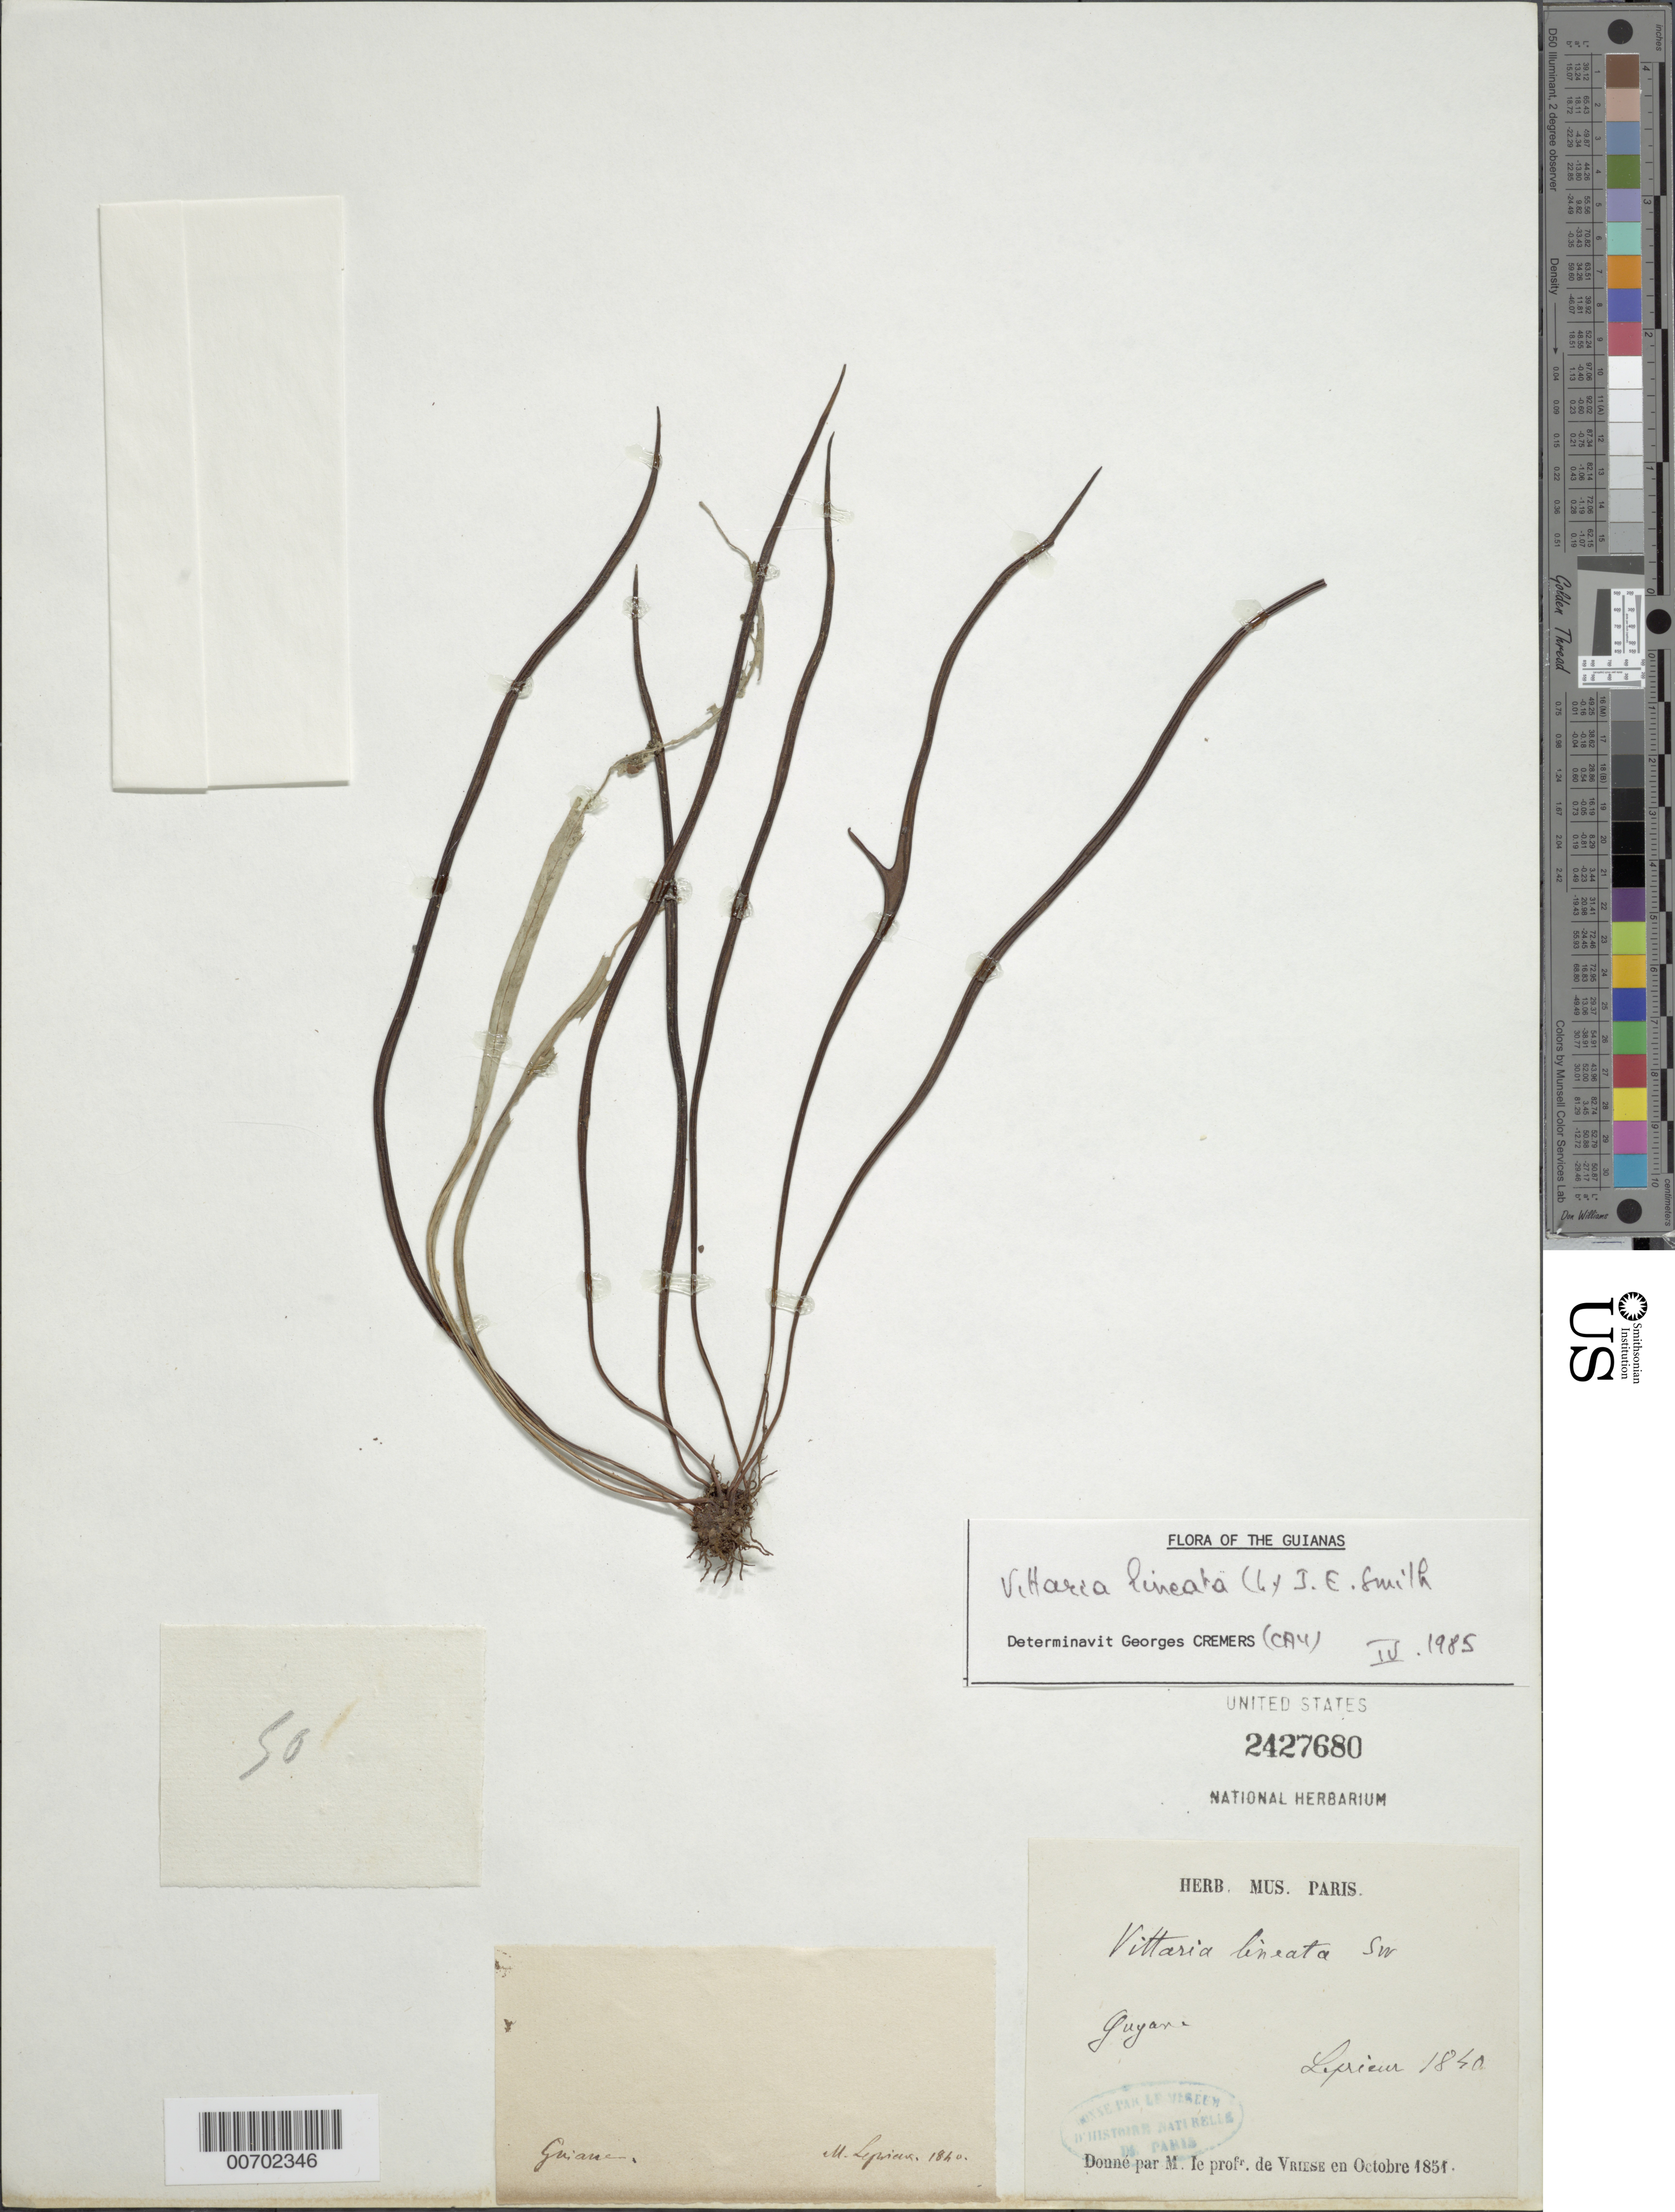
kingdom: Plantae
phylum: Tracheophyta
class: Polypodiopsida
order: Polypodiales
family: Pteridaceae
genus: Vittaria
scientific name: Vittaria lineata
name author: (L.) Sm.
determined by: Cremers, Georges A.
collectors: F. M. R. Leprieur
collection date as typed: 1840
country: French Guiana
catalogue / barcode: US 2427680